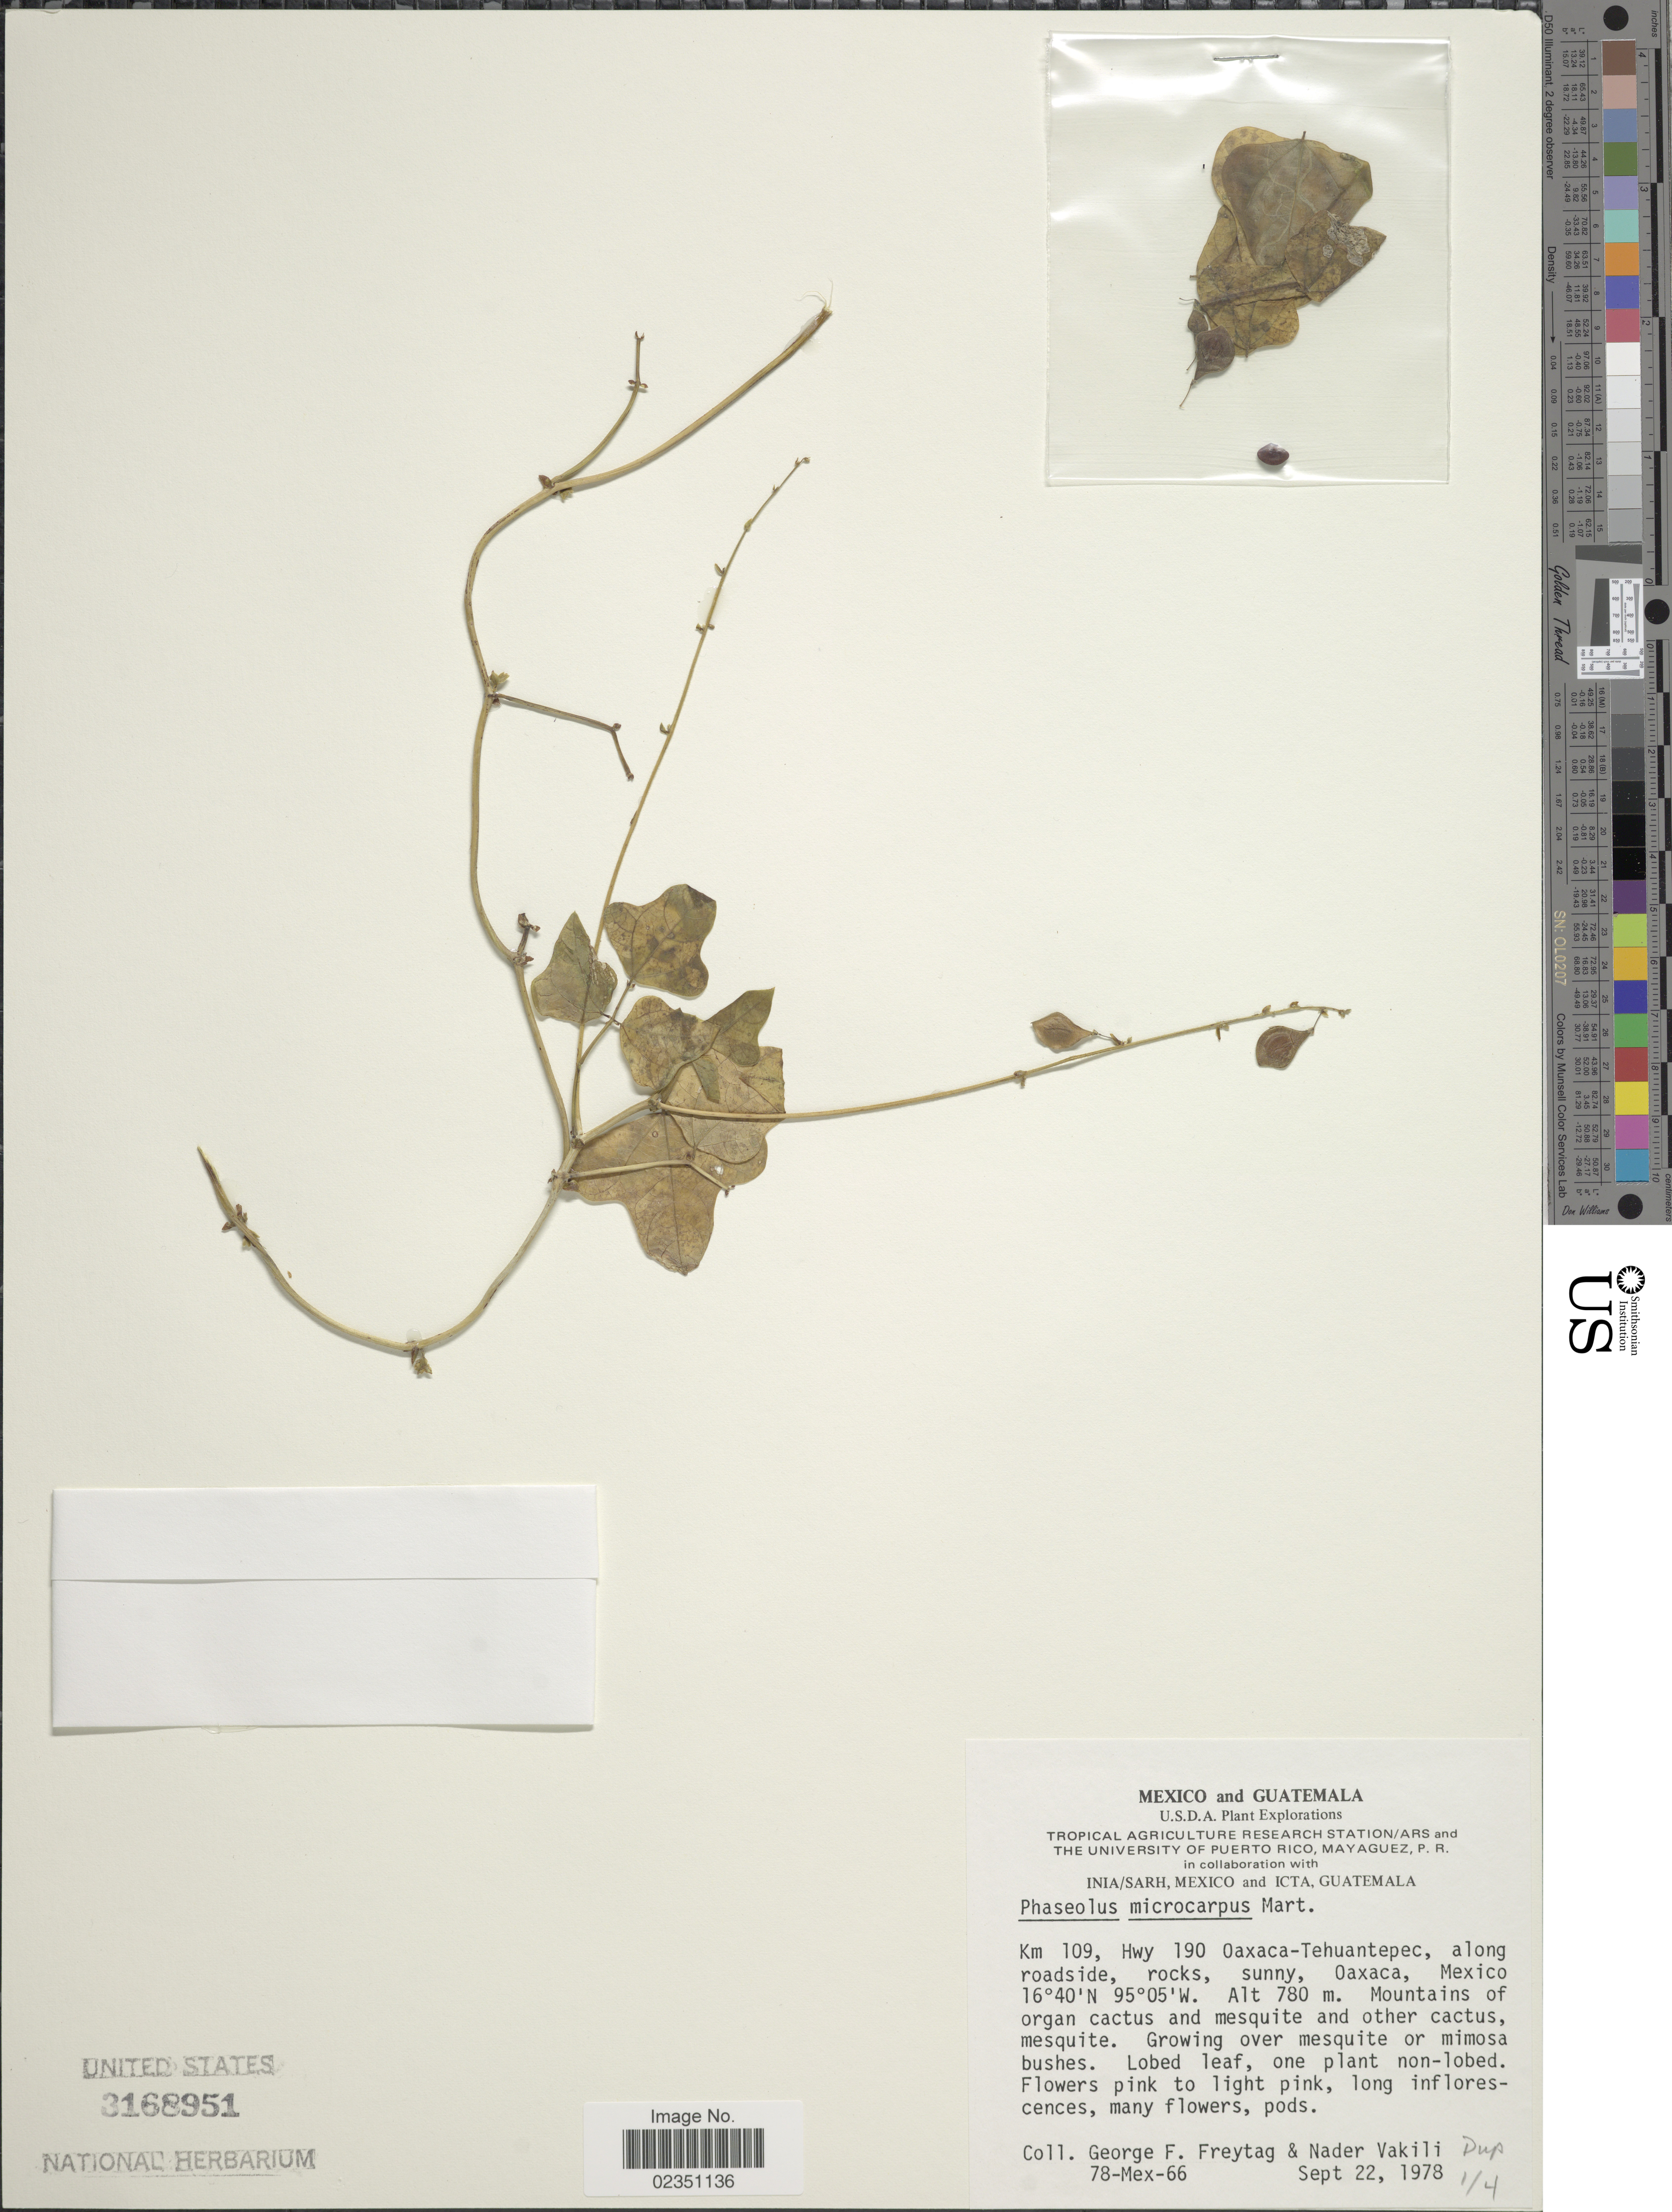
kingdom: Plantae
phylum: Tracheophyta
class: Magnoliopsida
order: Fabales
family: Fabaceae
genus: Phaseolus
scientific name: Phaseolus microcarpus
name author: Mart.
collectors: G. F. Freytag & N. Vakili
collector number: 78-Mex-66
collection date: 1978-09-22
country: Mexico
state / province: Oaxaca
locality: Km 109, Hwy 190 Oaxaca- Tehuantepec, along roadside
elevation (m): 780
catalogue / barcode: US 3168951